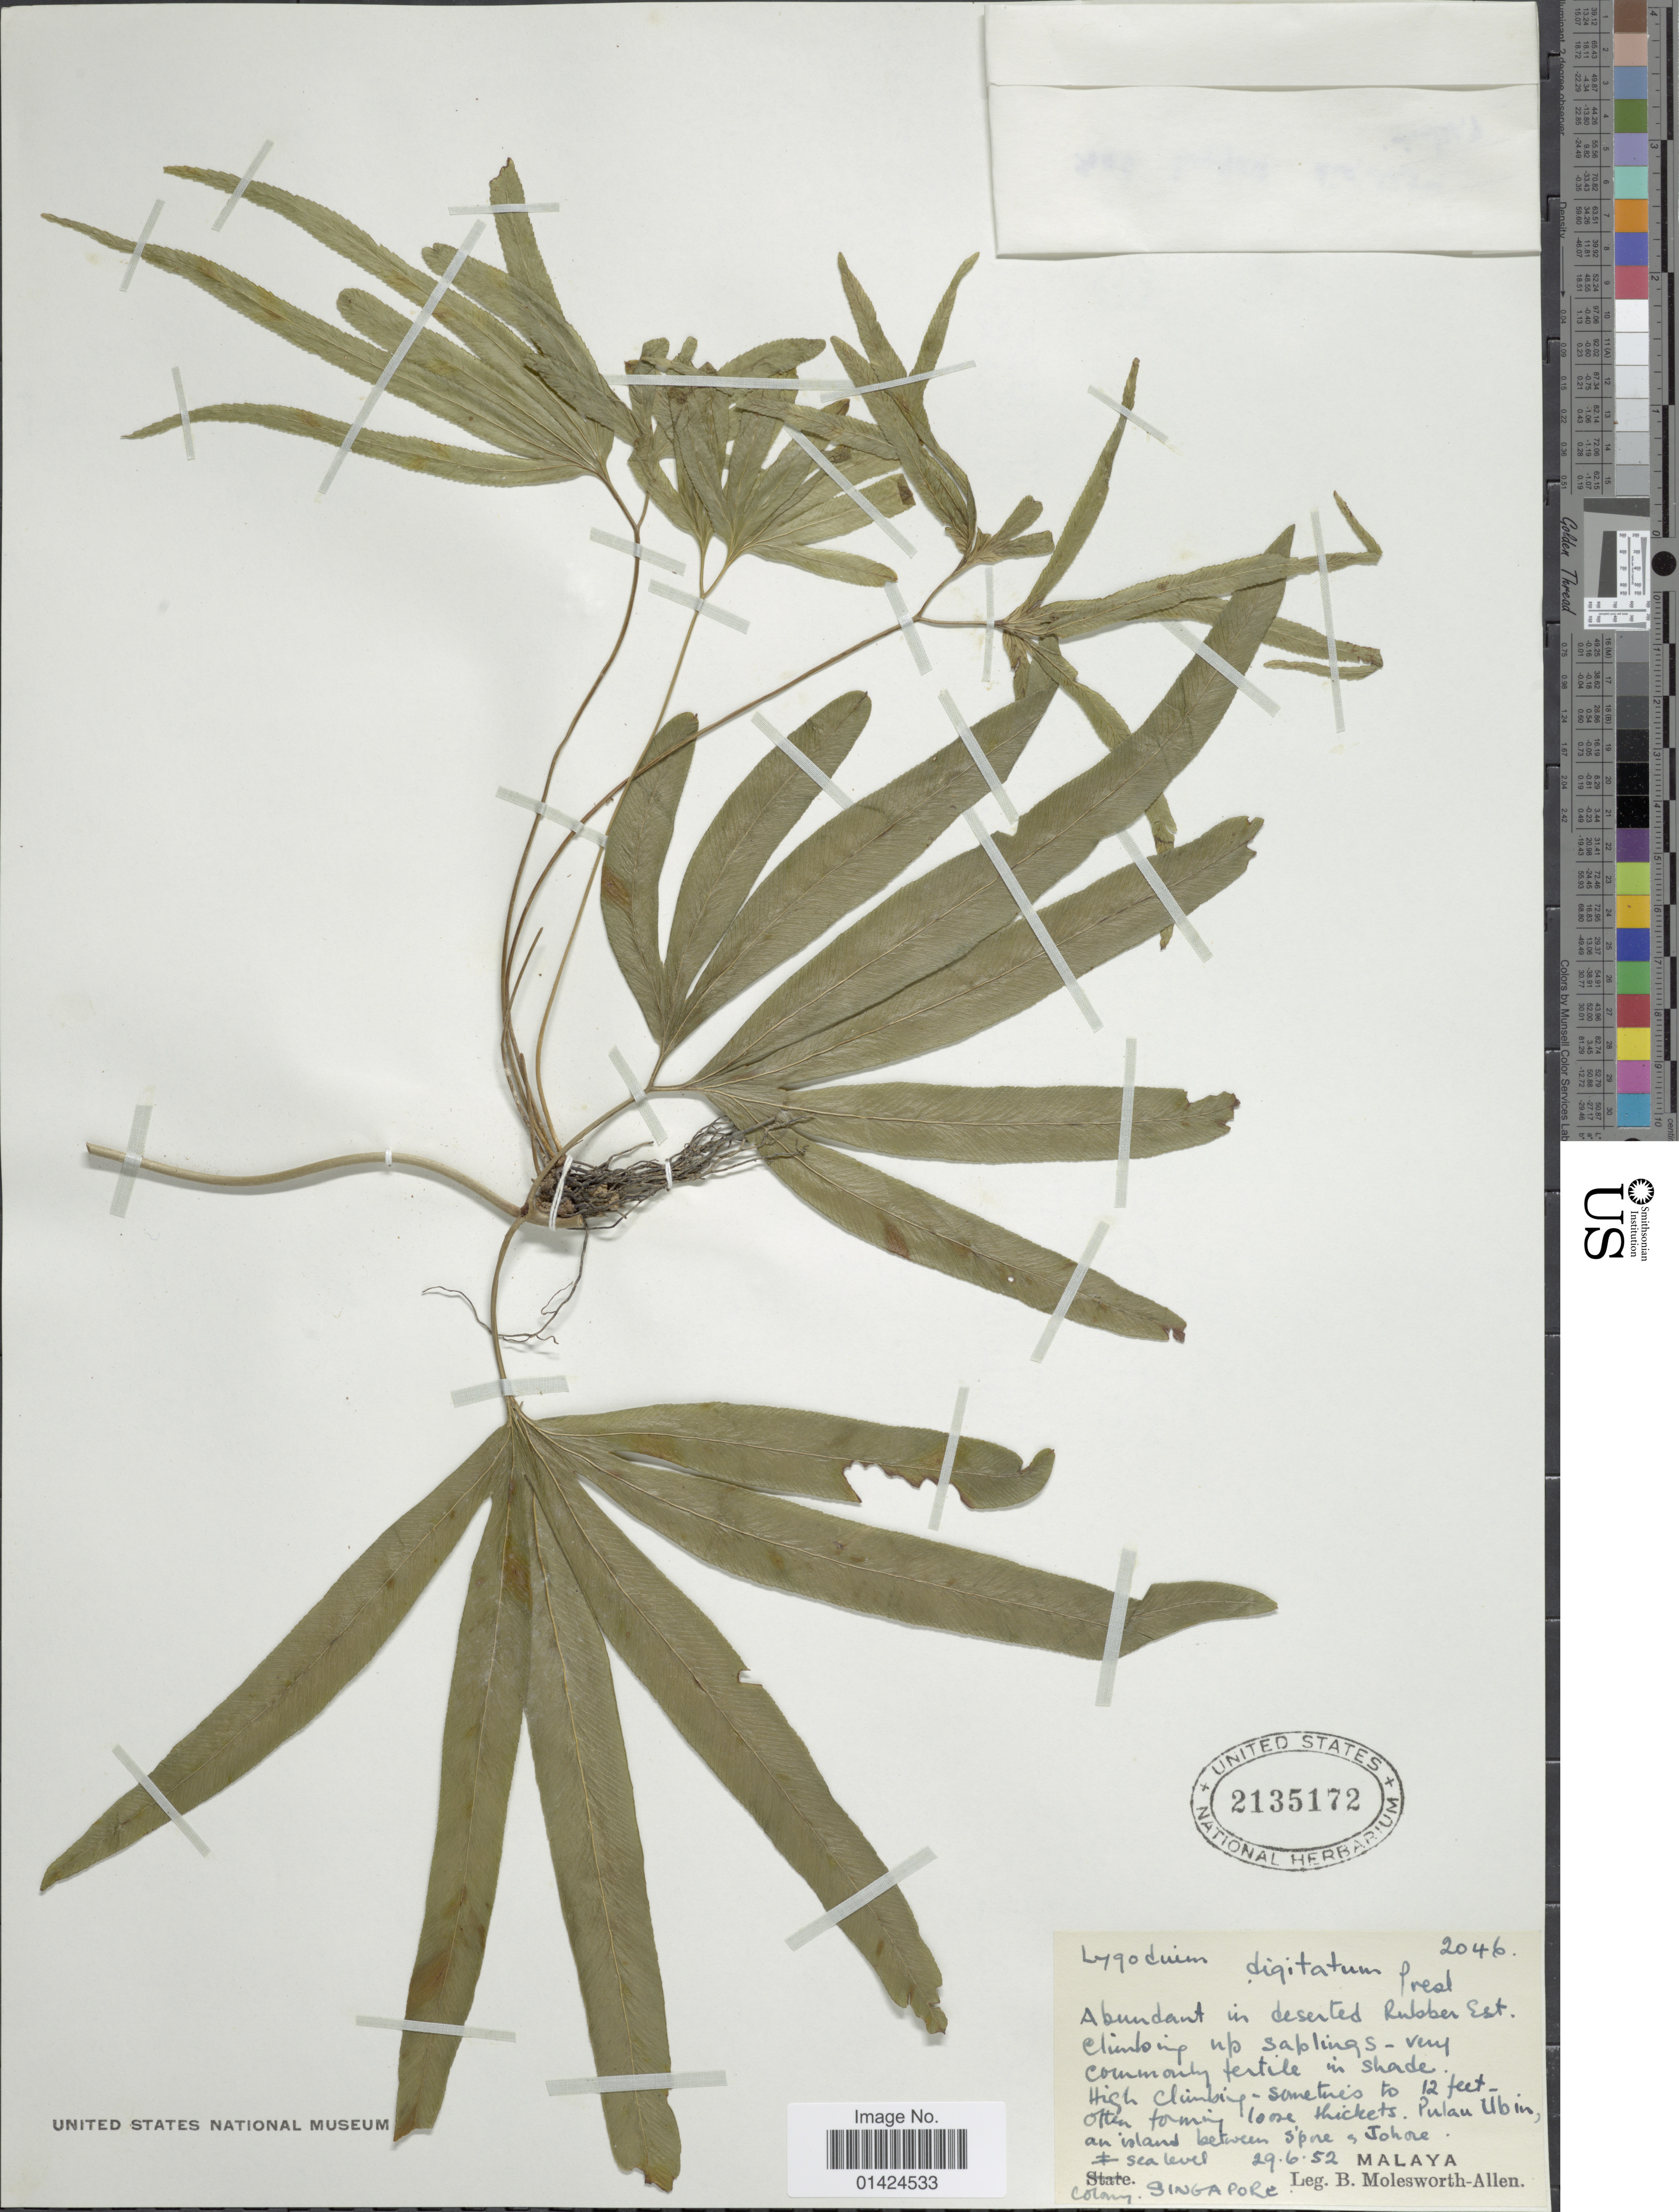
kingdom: Plantae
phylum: Tracheophyta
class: Polypodiopsida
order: Schizaeales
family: Lygodiaceae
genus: Lygodium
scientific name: Lygodium longifolium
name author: (Willd.) Sw.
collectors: B. E. G. Molesworth-Allen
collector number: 2046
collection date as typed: Transcribed d/m/y: 29/6/52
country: Singapore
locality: Malaya. Pulau Ubin an island between spore and Johore.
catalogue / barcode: US 2135172